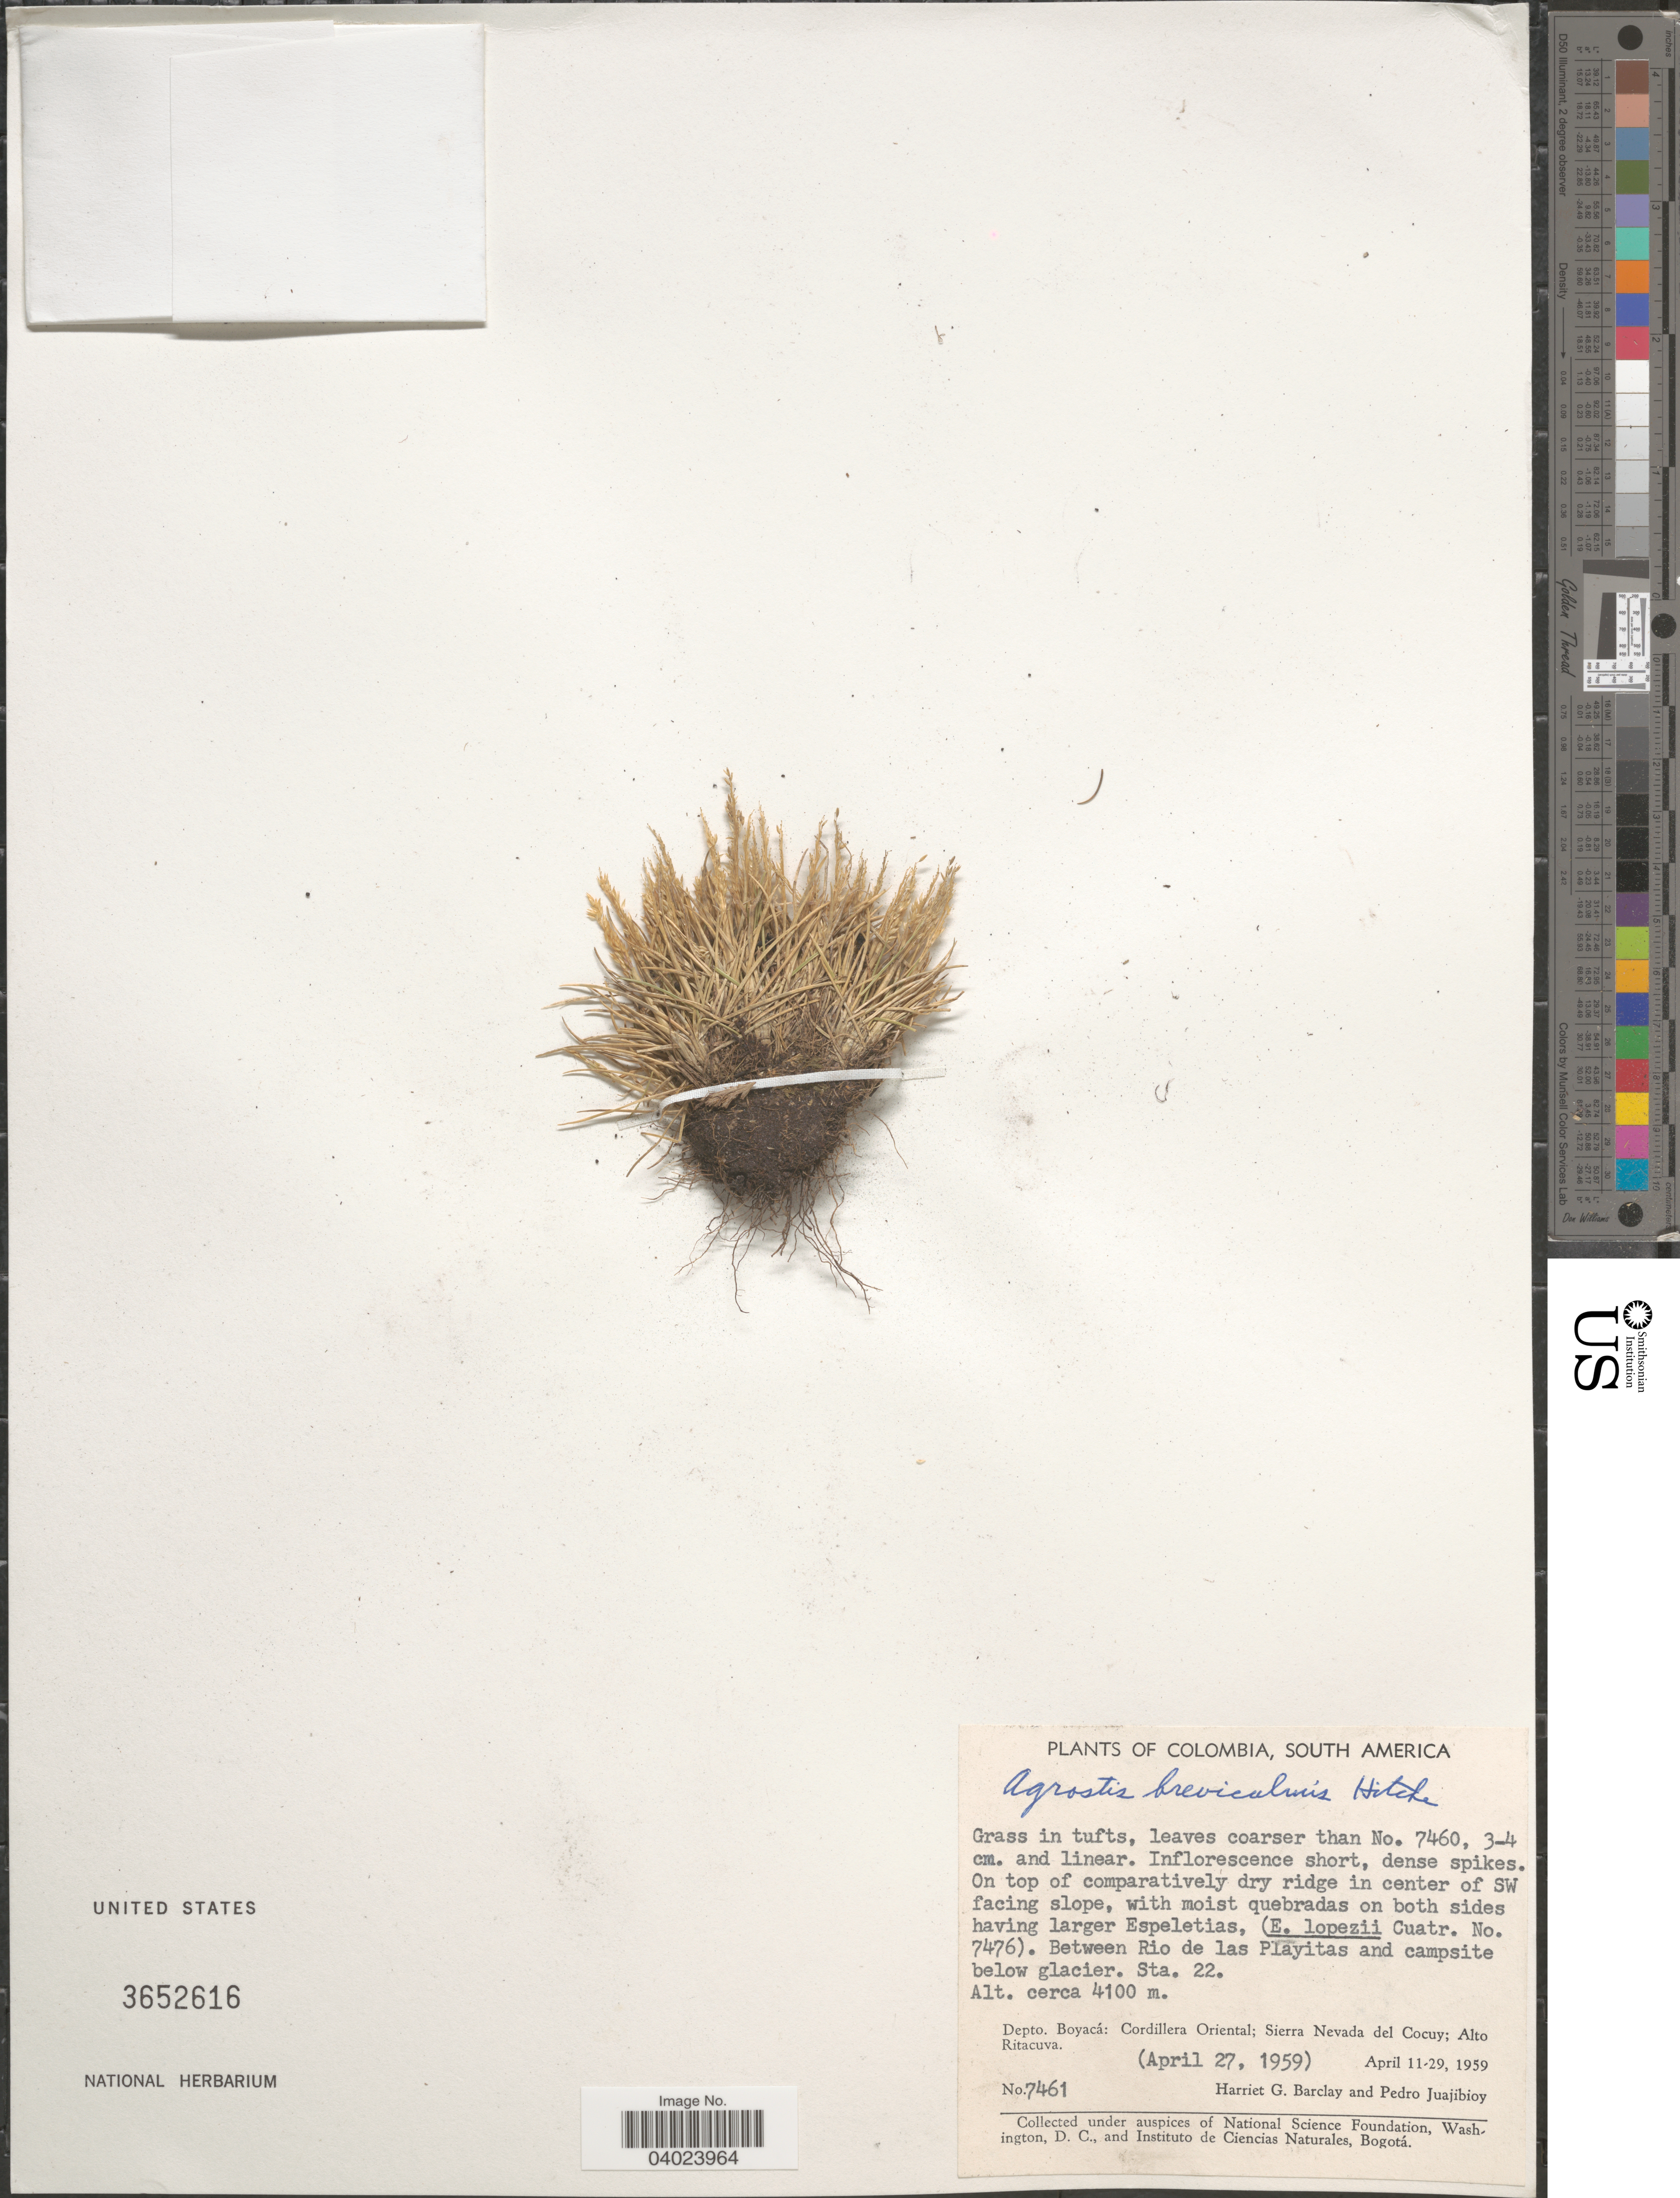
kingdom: Plantae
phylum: Tracheophyta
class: Liliopsida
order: Poales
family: Poaceae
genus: Agrostis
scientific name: Agrostis breviculmis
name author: Hitchc.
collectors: H. G. Barclay & P. Juajibioy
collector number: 7461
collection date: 1959-04-27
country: Colombia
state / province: Boyacá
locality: On top of comparatively dry ridge in center of SW facing slope. Between Rio de las Playitas and campsite below glacier. Sta. 22. Depto. Boyacá: Cordillera Oriental; Sierra Nevada del Cocuy; Alto Ritacuva.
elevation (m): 4100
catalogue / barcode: US 3652616